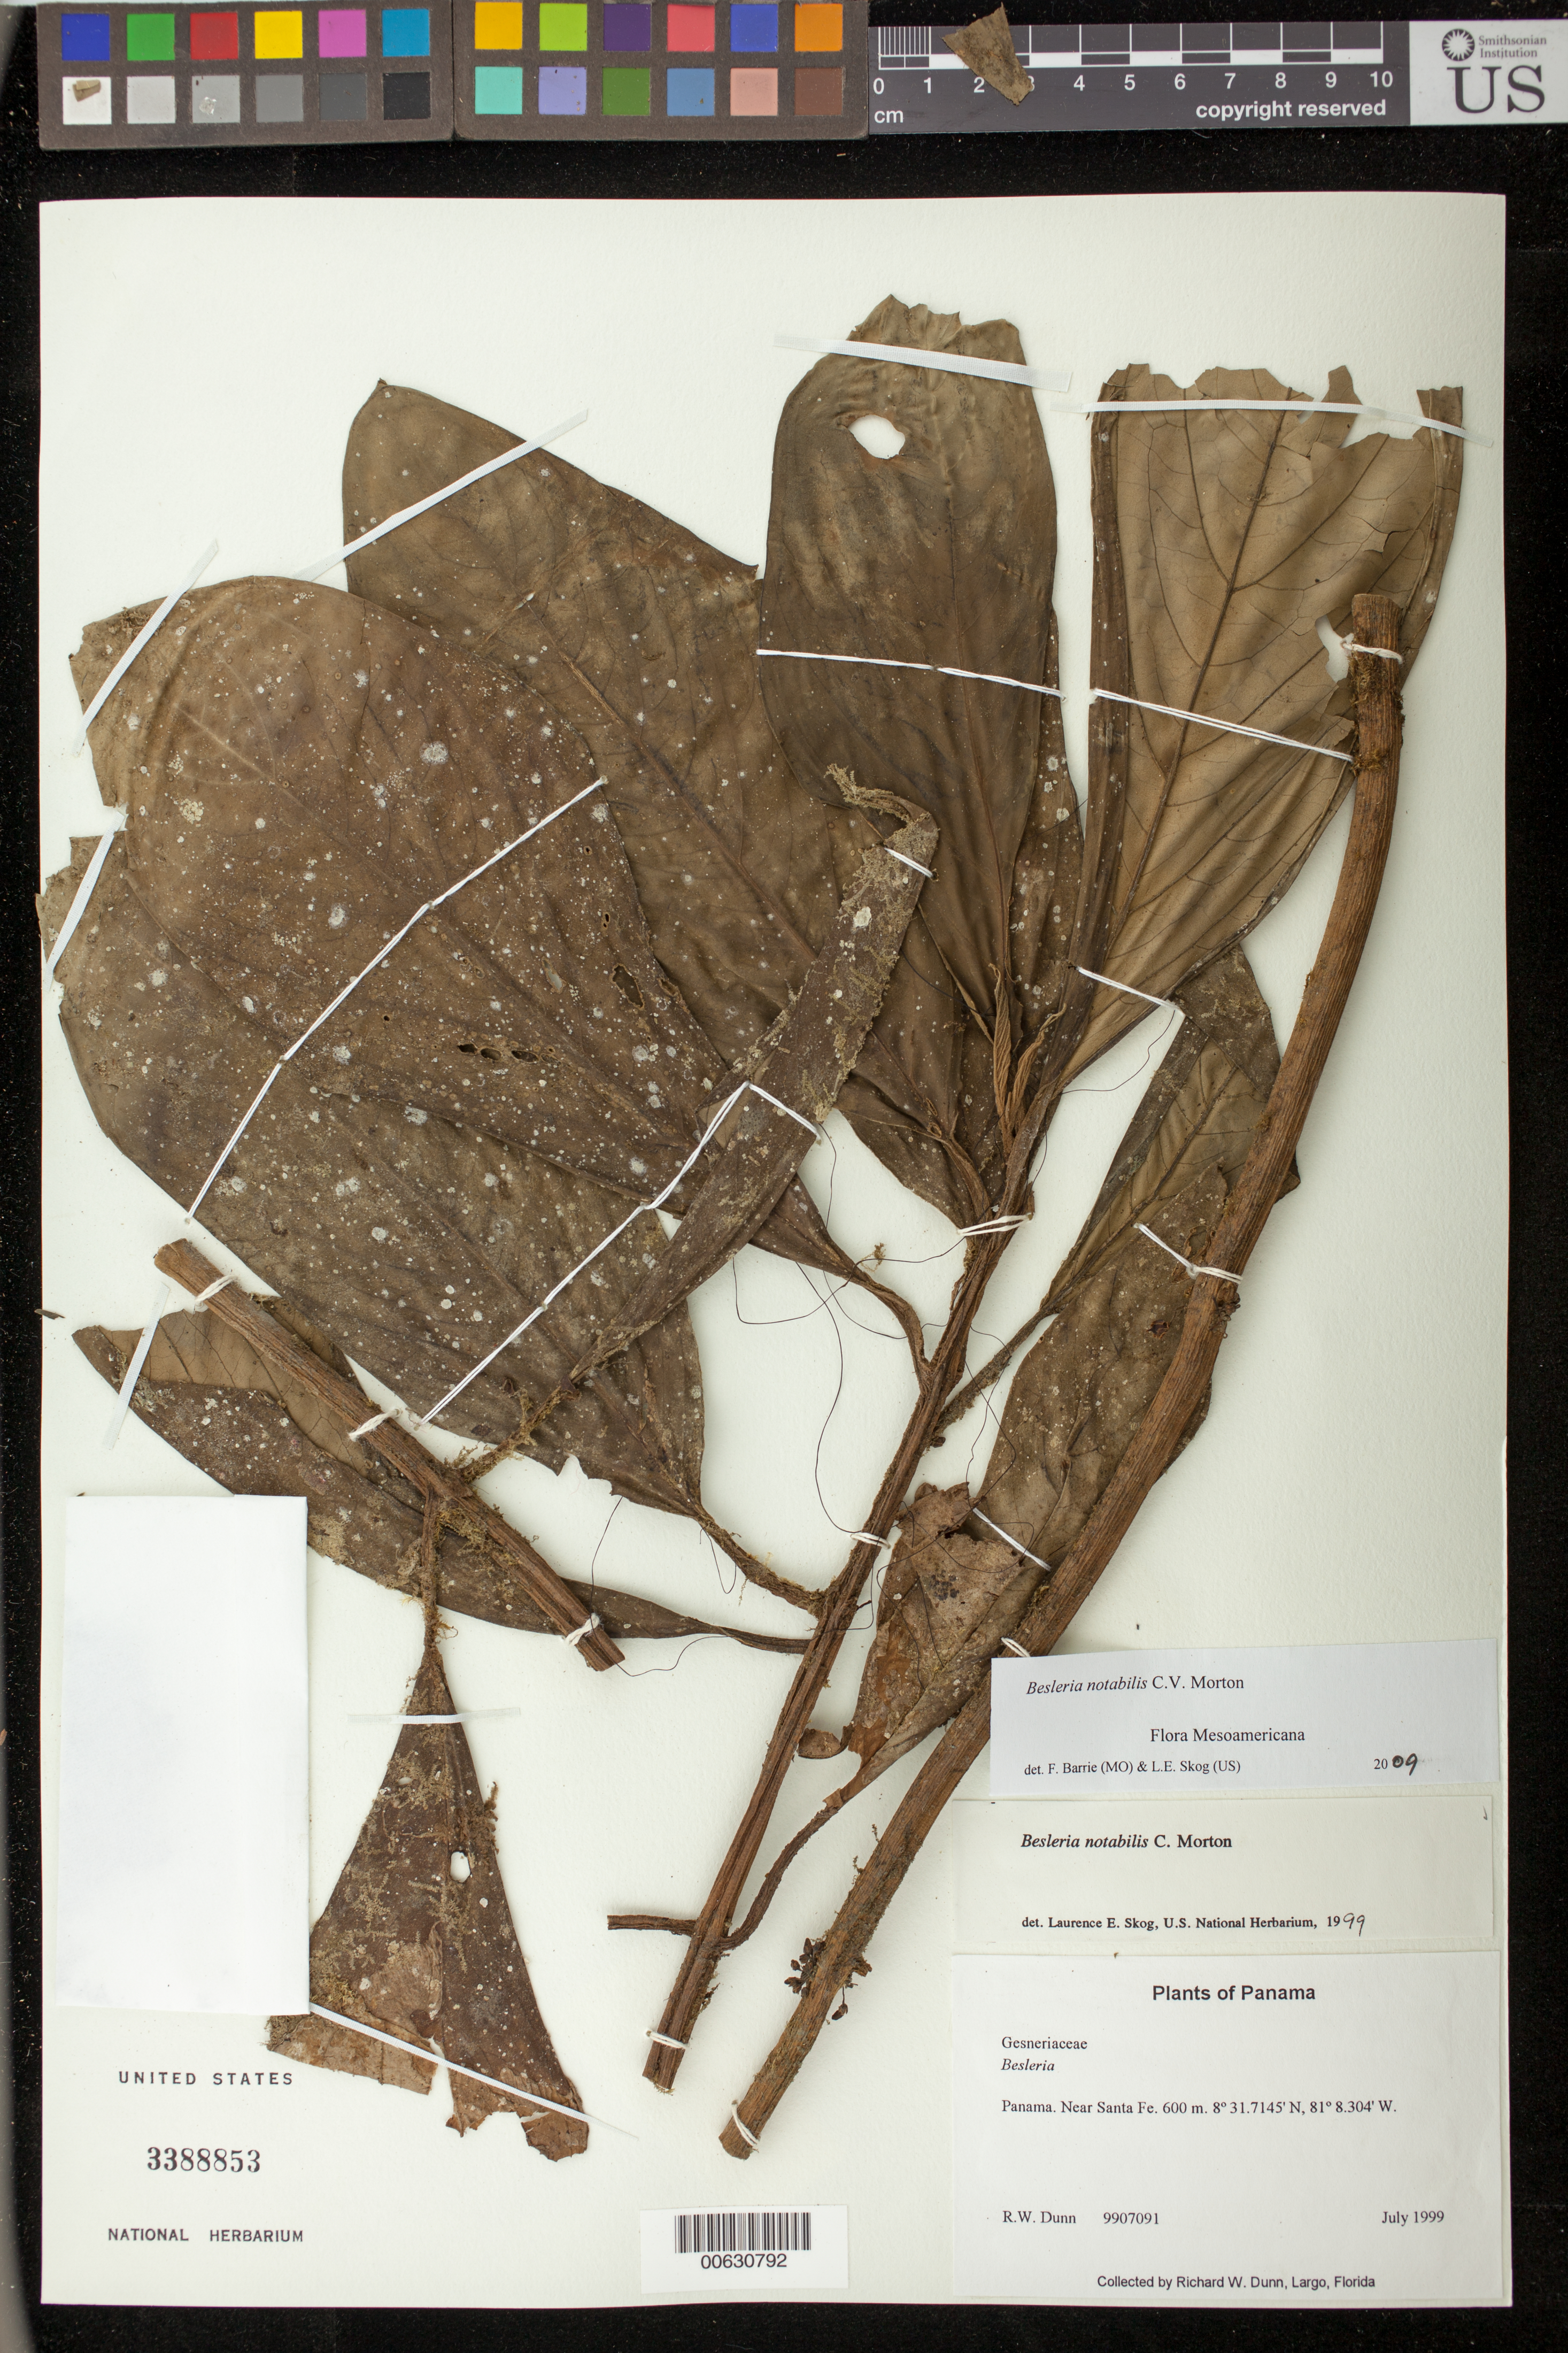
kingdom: Plantae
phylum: Tracheophyta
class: Magnoliopsida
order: Lamiales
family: Gesneriaceae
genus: Besleria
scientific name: Besleria notabilis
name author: C.V. Morton in Standl.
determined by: Skog, Laurence E.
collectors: R. Dunn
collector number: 9907091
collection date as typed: Jul 1999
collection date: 1999-07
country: Panama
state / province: Veraguas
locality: Near Santa Fe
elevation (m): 600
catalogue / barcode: US 3388853